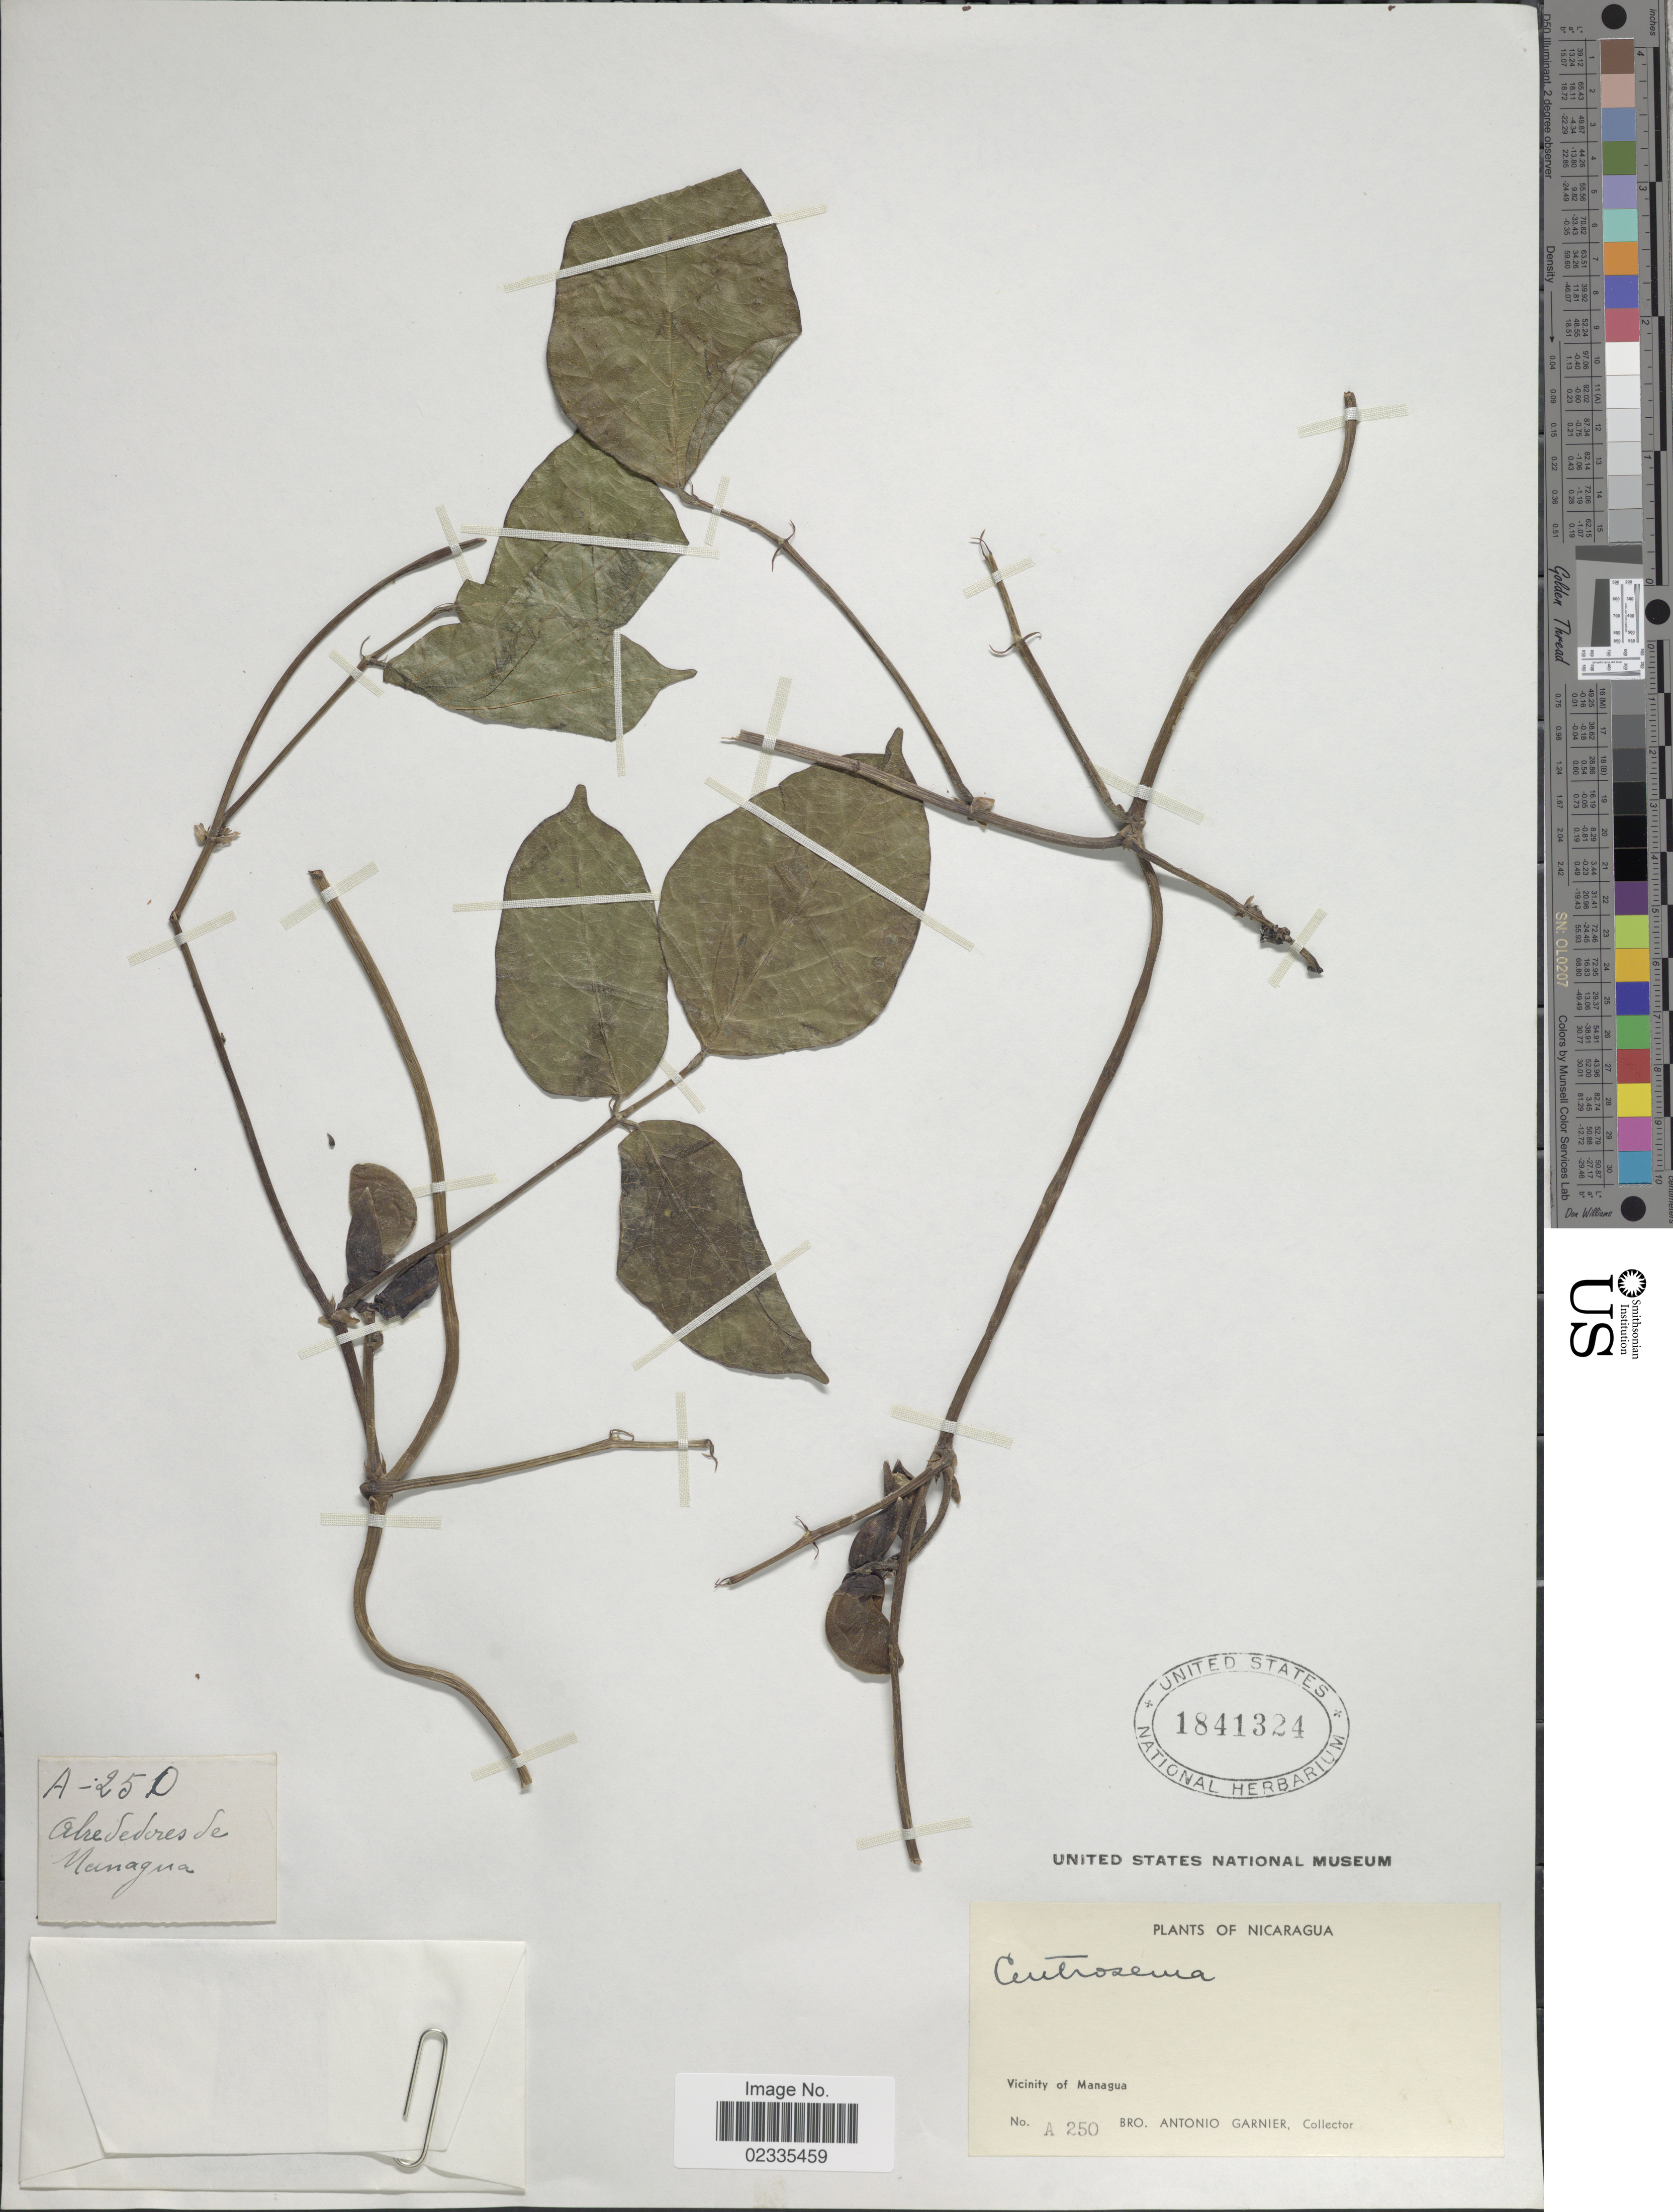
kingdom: Plantae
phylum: Tracheophyta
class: Magnoliopsida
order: Fabales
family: Fabaceae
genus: Centrosema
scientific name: Centrosema plumieri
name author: (Turpin ex Pers.) Benth.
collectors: Bro. A. Garnier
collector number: A250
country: Nicaragua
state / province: Managua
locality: Vicinity of Managua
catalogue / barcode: US 1841324